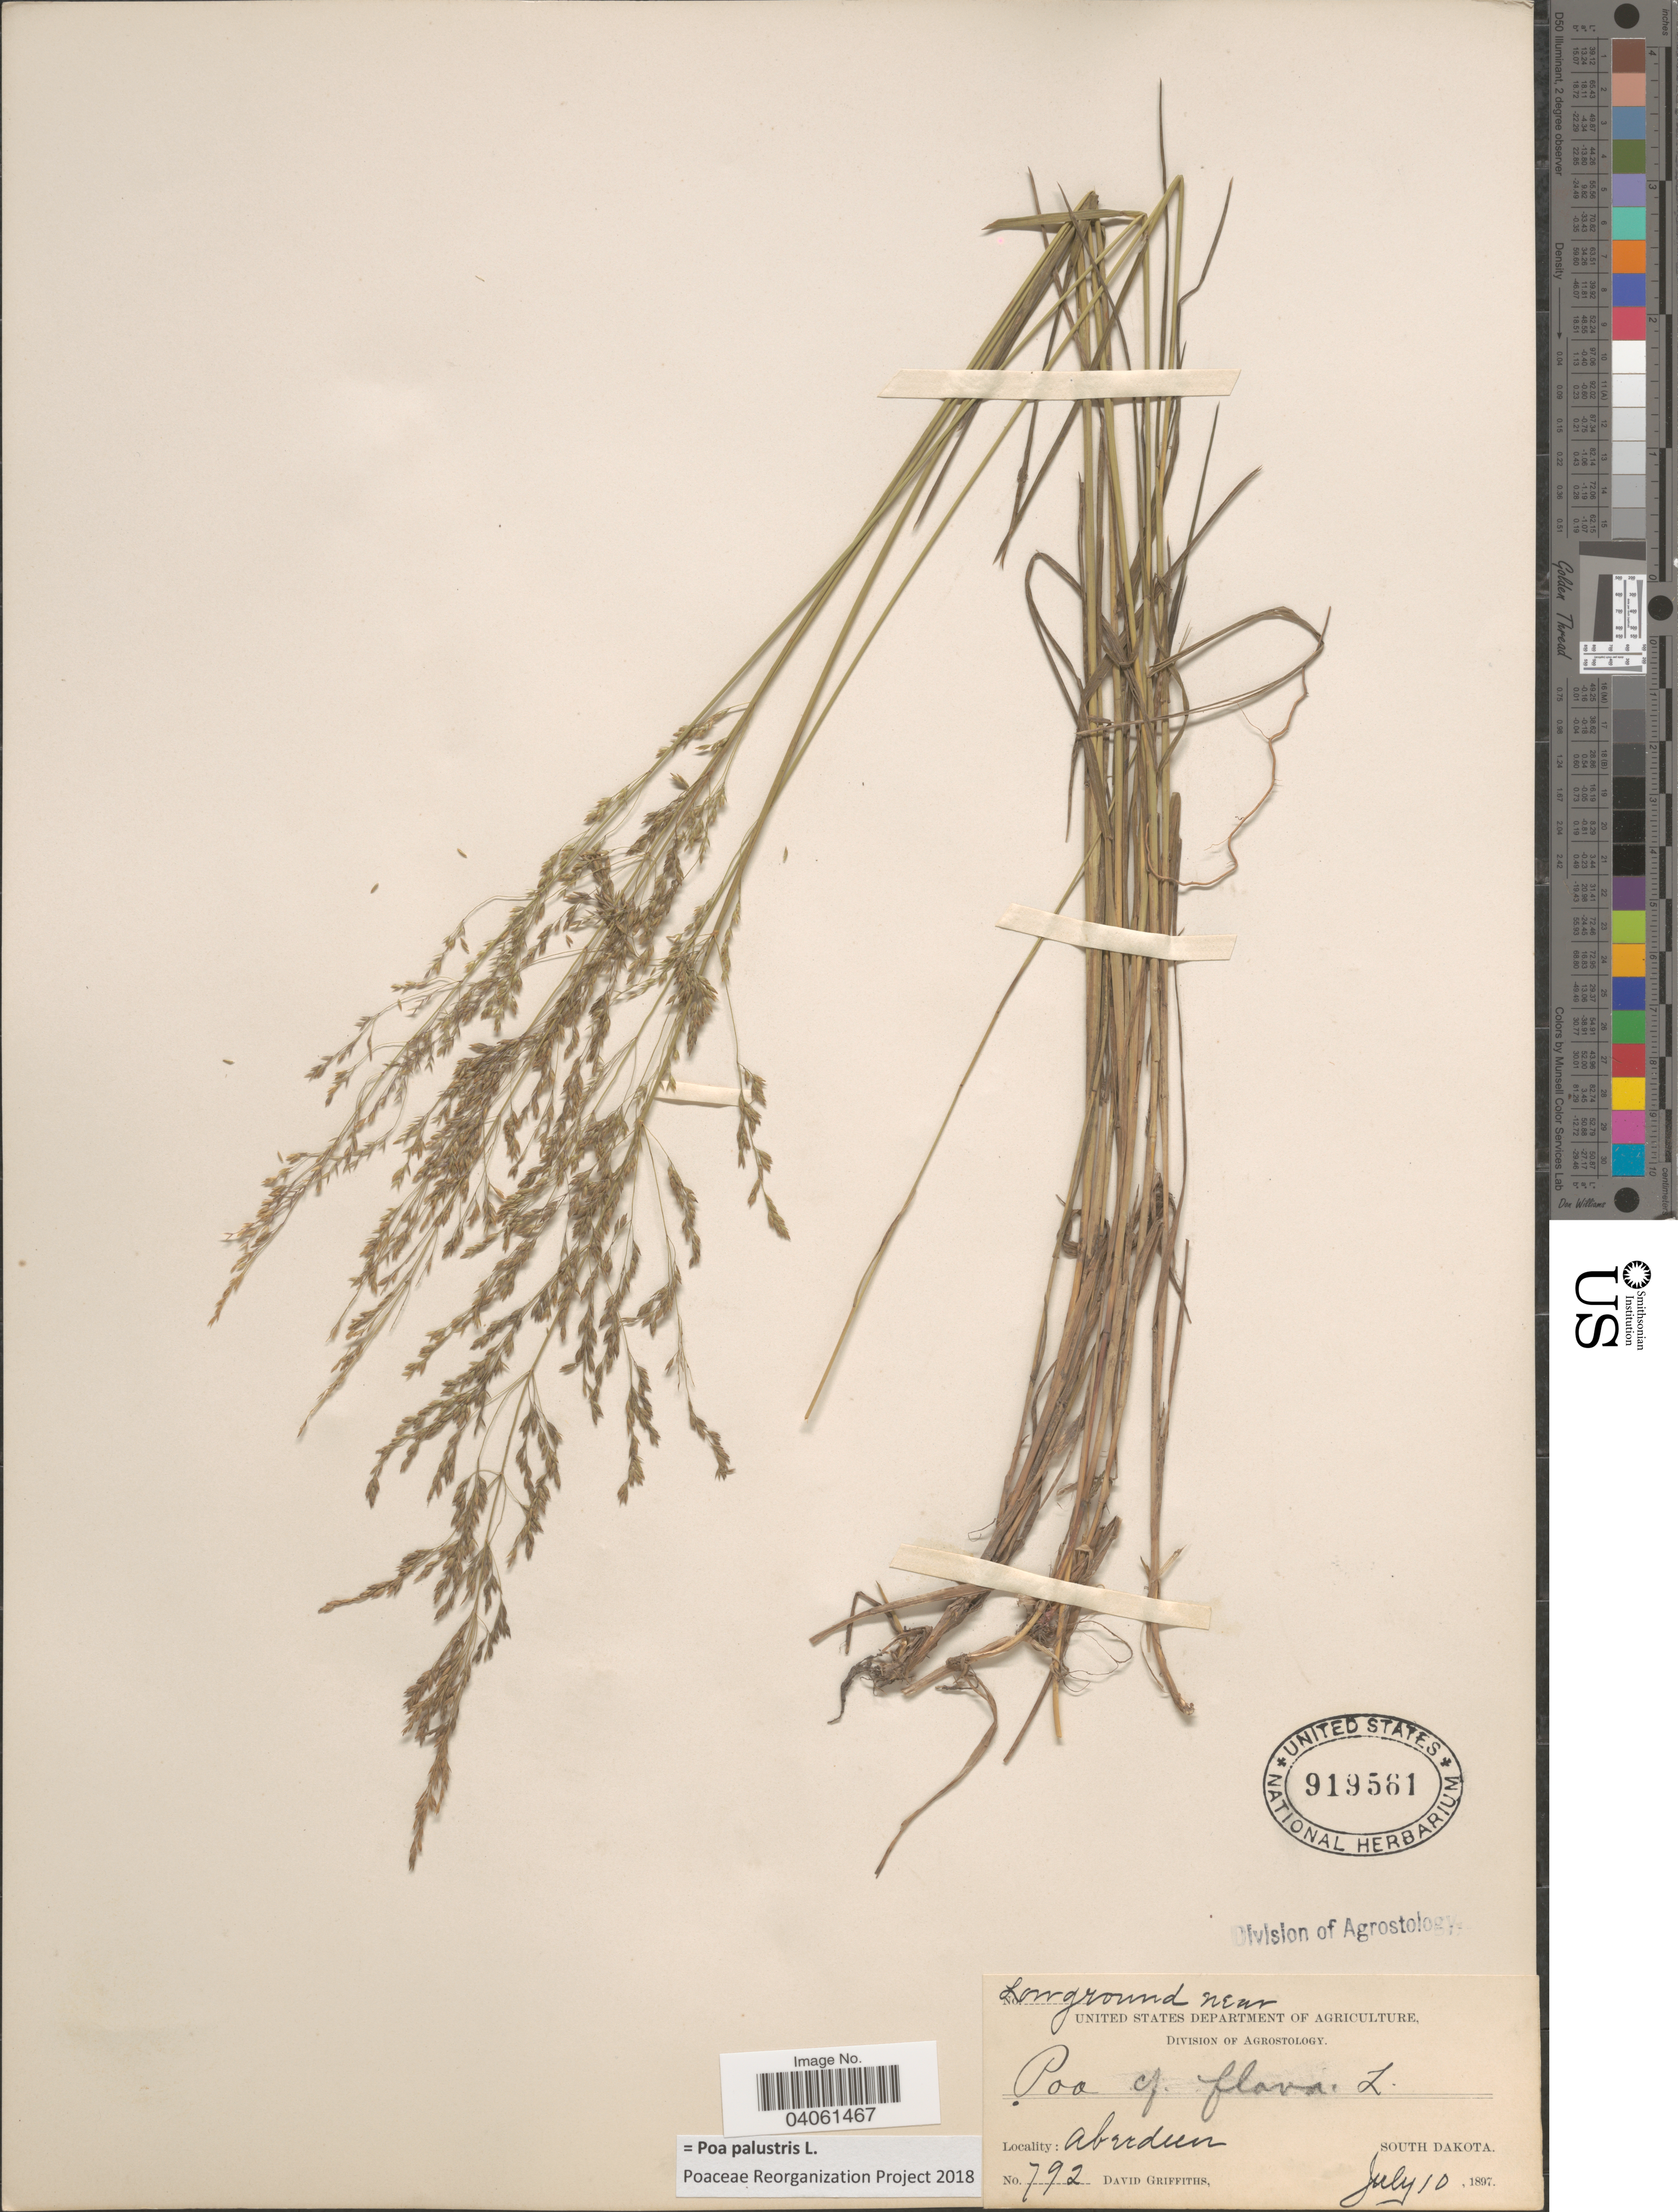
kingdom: Plantae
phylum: Tracheophyta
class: Liliopsida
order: Poales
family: Poaceae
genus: Poa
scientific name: Poa palustris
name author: L.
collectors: D. Griffiths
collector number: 792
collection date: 1897-07-10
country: United States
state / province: South Dakota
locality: Aberdeen.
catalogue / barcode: US 919561